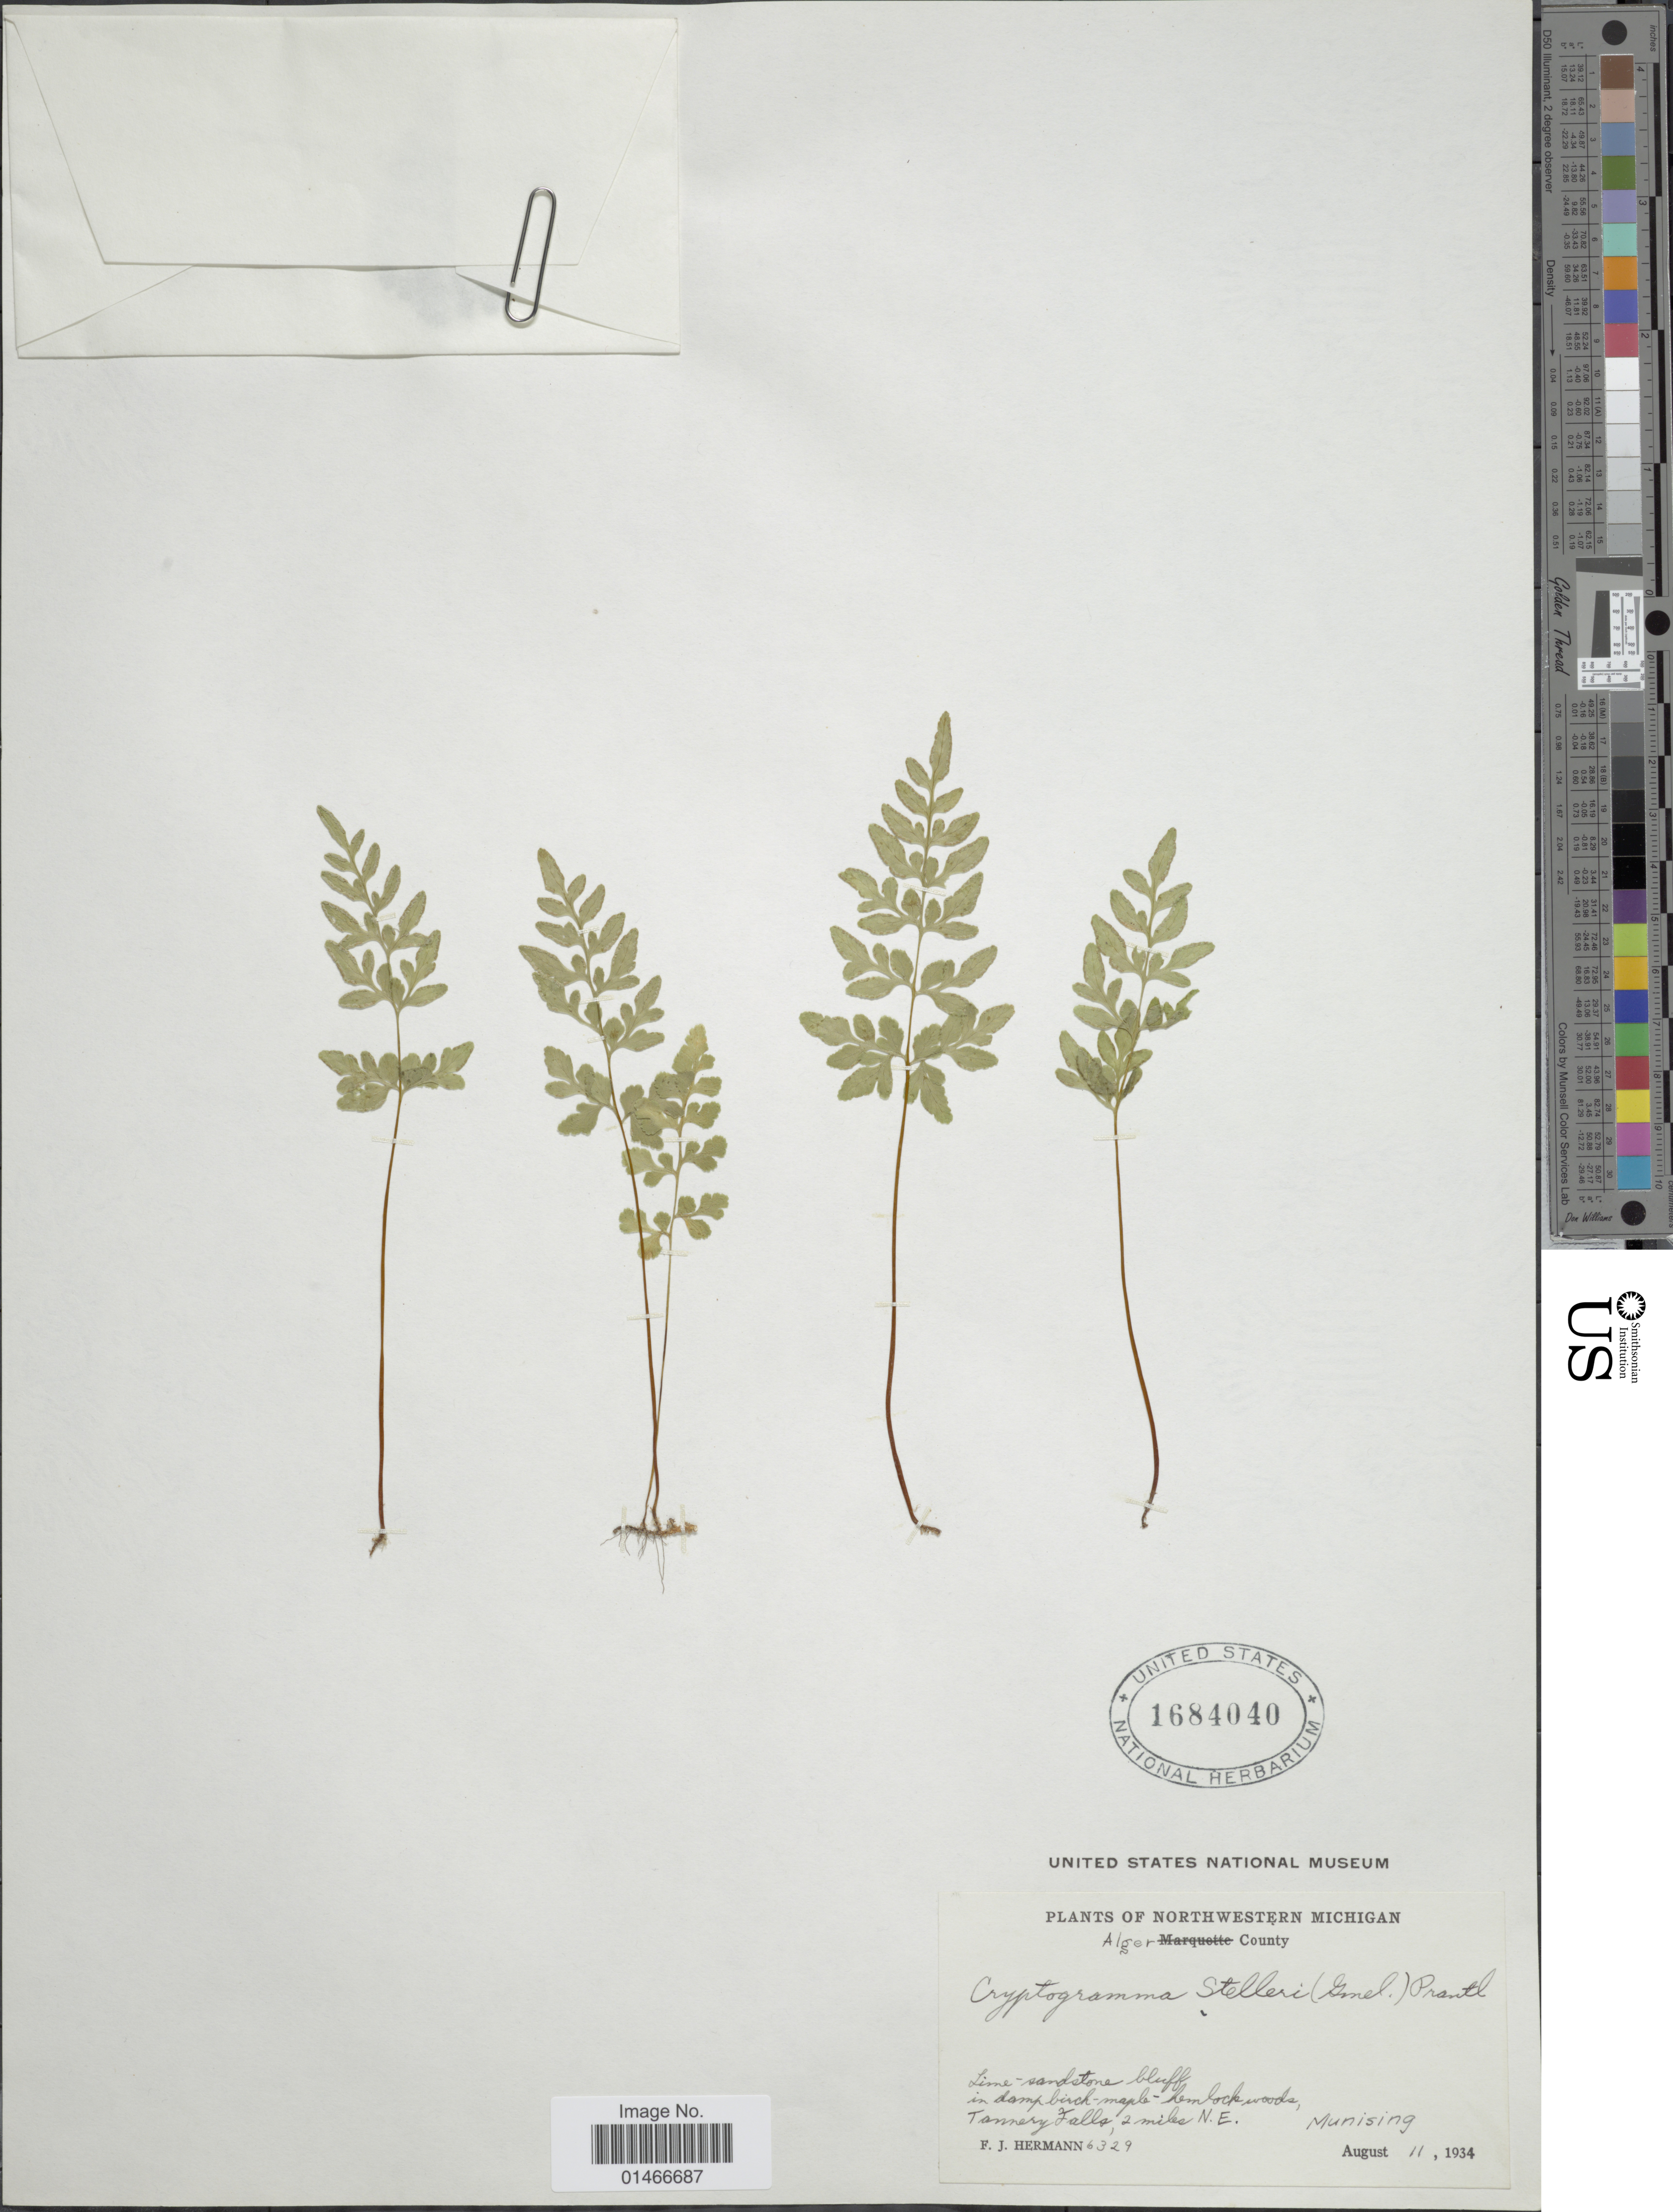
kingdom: Plantae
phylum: Tracheophyta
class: Polypodiopsida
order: Polypodiales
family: Pteridaceae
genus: Cryptogramma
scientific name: Cryptogramma stelleri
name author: (S.G. Gmel.) Prantl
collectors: F. J. Hermann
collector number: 6329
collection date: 1934-08-11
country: United States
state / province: Michigan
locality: Northwestern Michigan. Tannery Falls, 2 mile N.E. Munising. Alger County.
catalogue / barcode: US 1684040